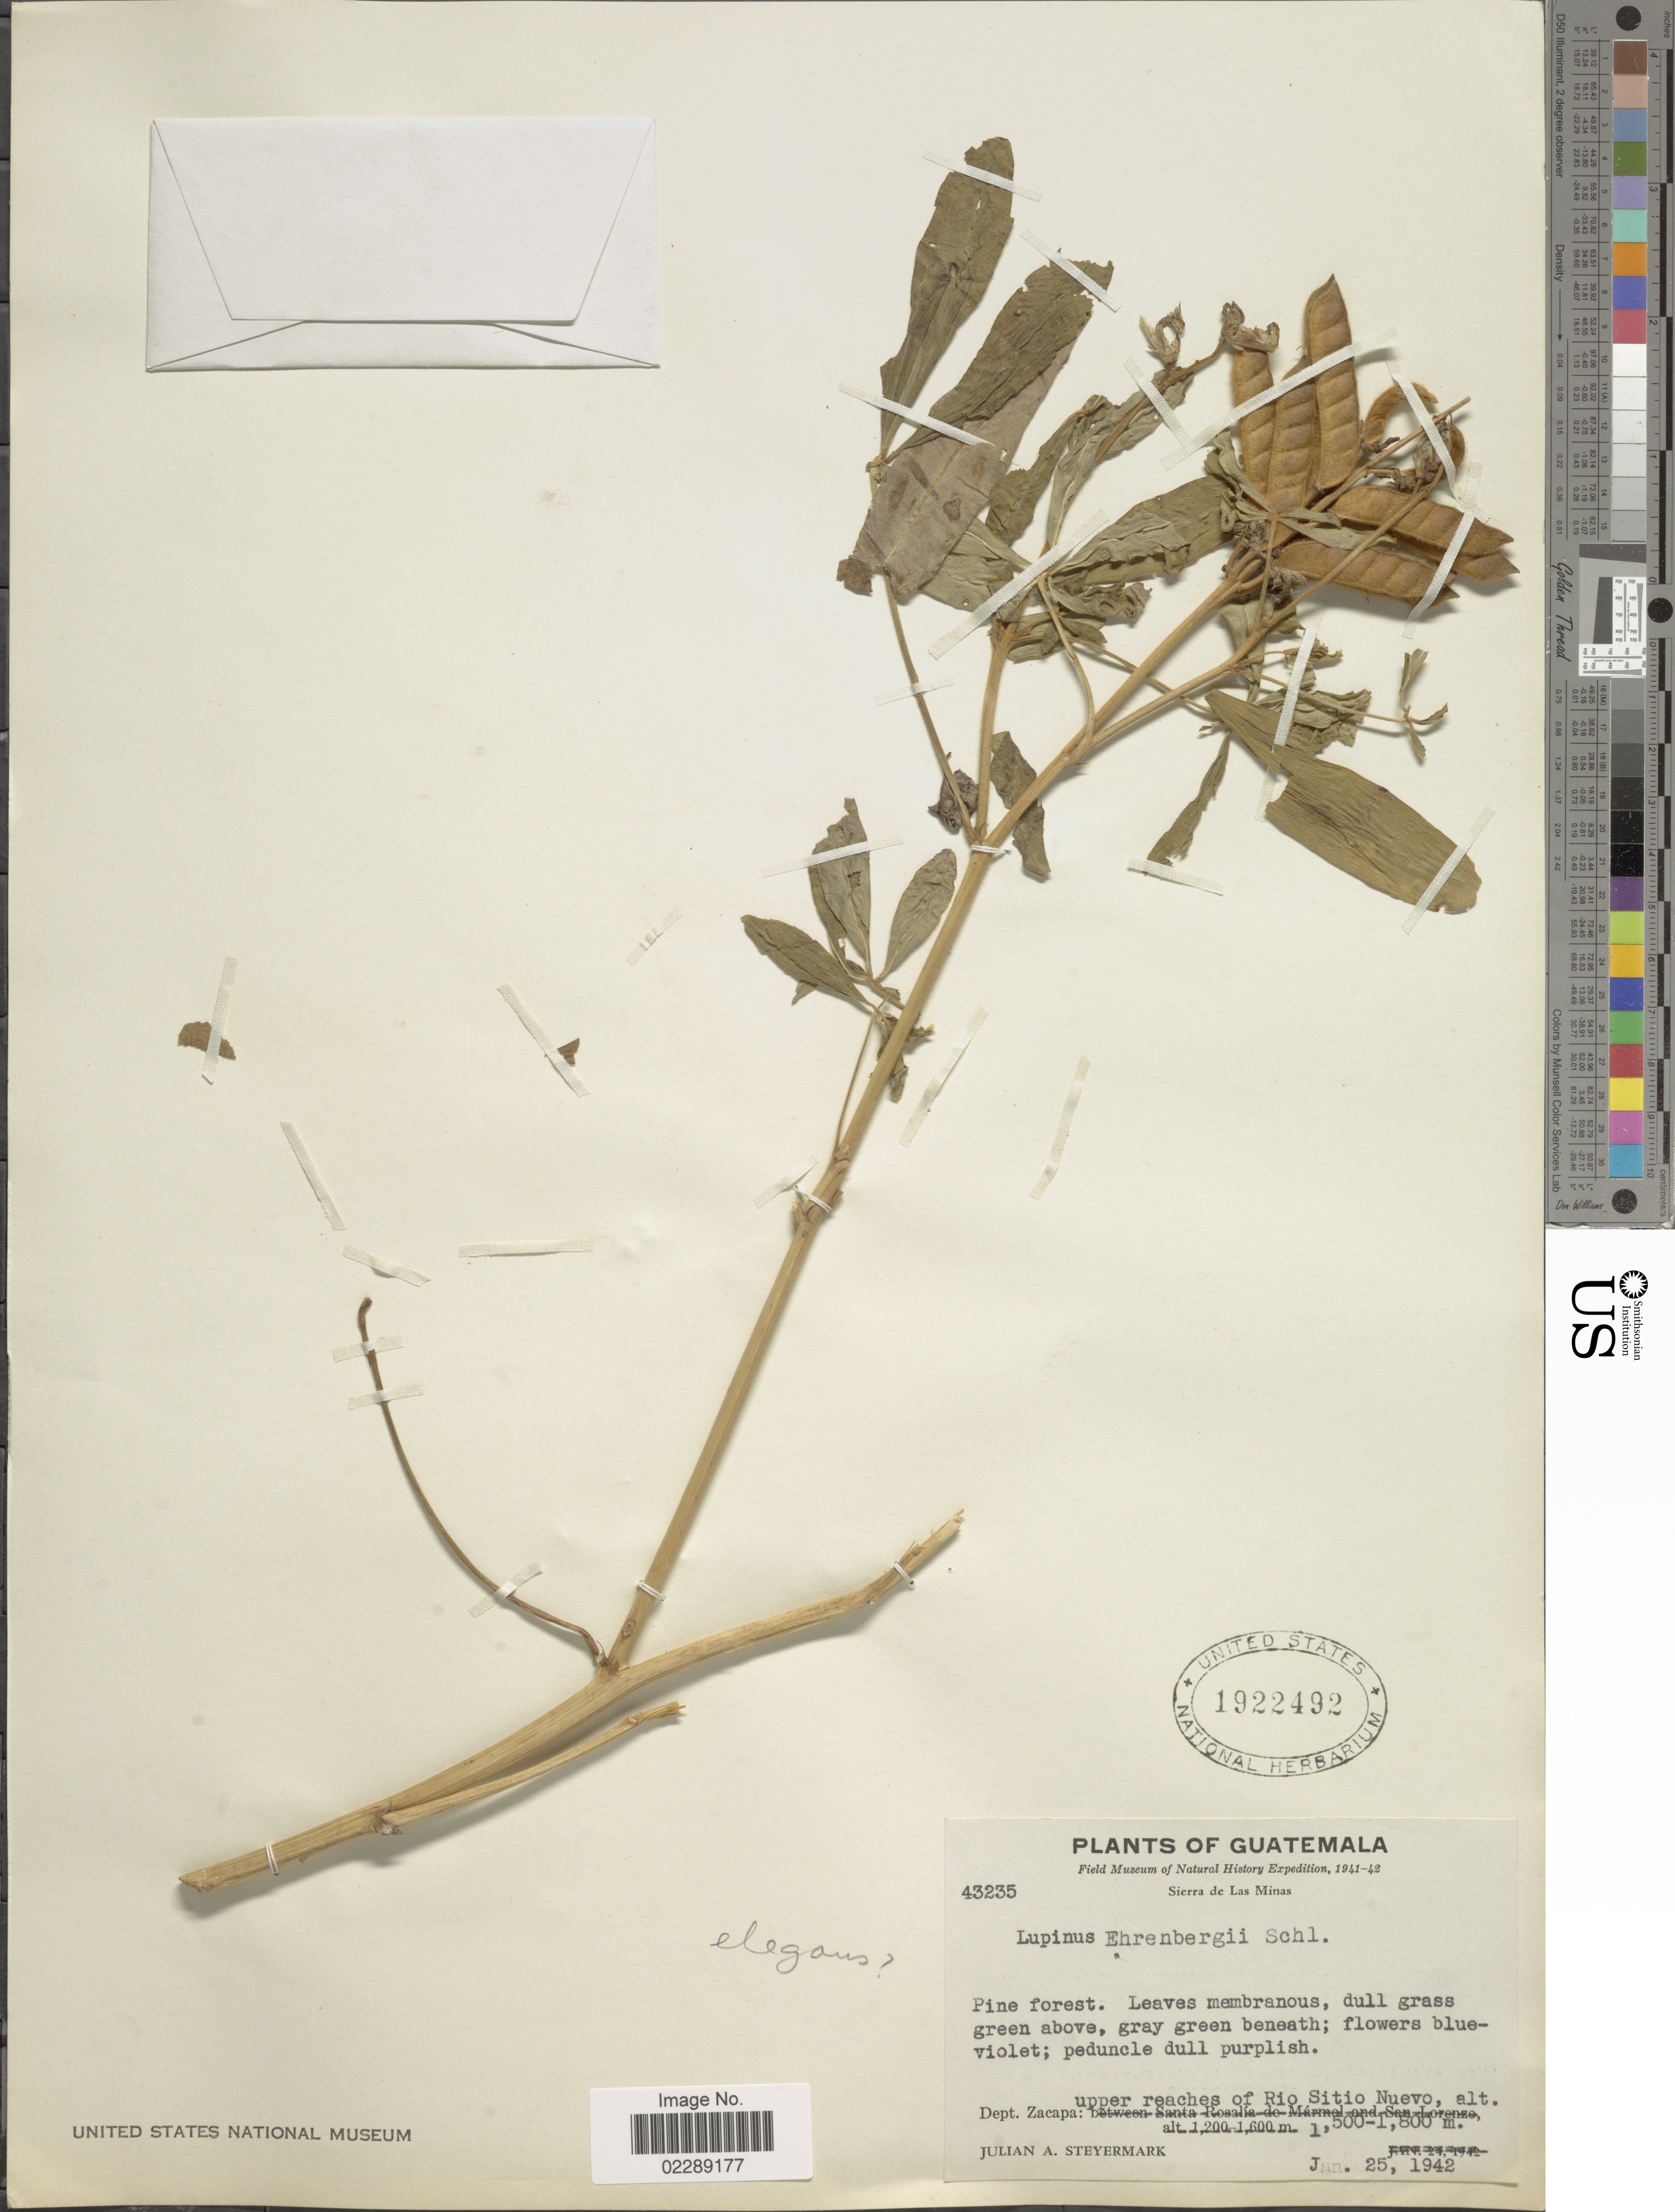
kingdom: Plantae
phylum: Tracheophyta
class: Magnoliopsida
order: Fabales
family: Fabaceae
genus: Lupinus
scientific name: Lupinus ehrenbergii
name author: Schltdl.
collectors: J. Steyermark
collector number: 43235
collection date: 1942-01-25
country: Guatemala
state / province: Zacapa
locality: Dept. Zacapa: upper reaches of Rio Sitio Nuevo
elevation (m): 1500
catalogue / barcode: US 1922492